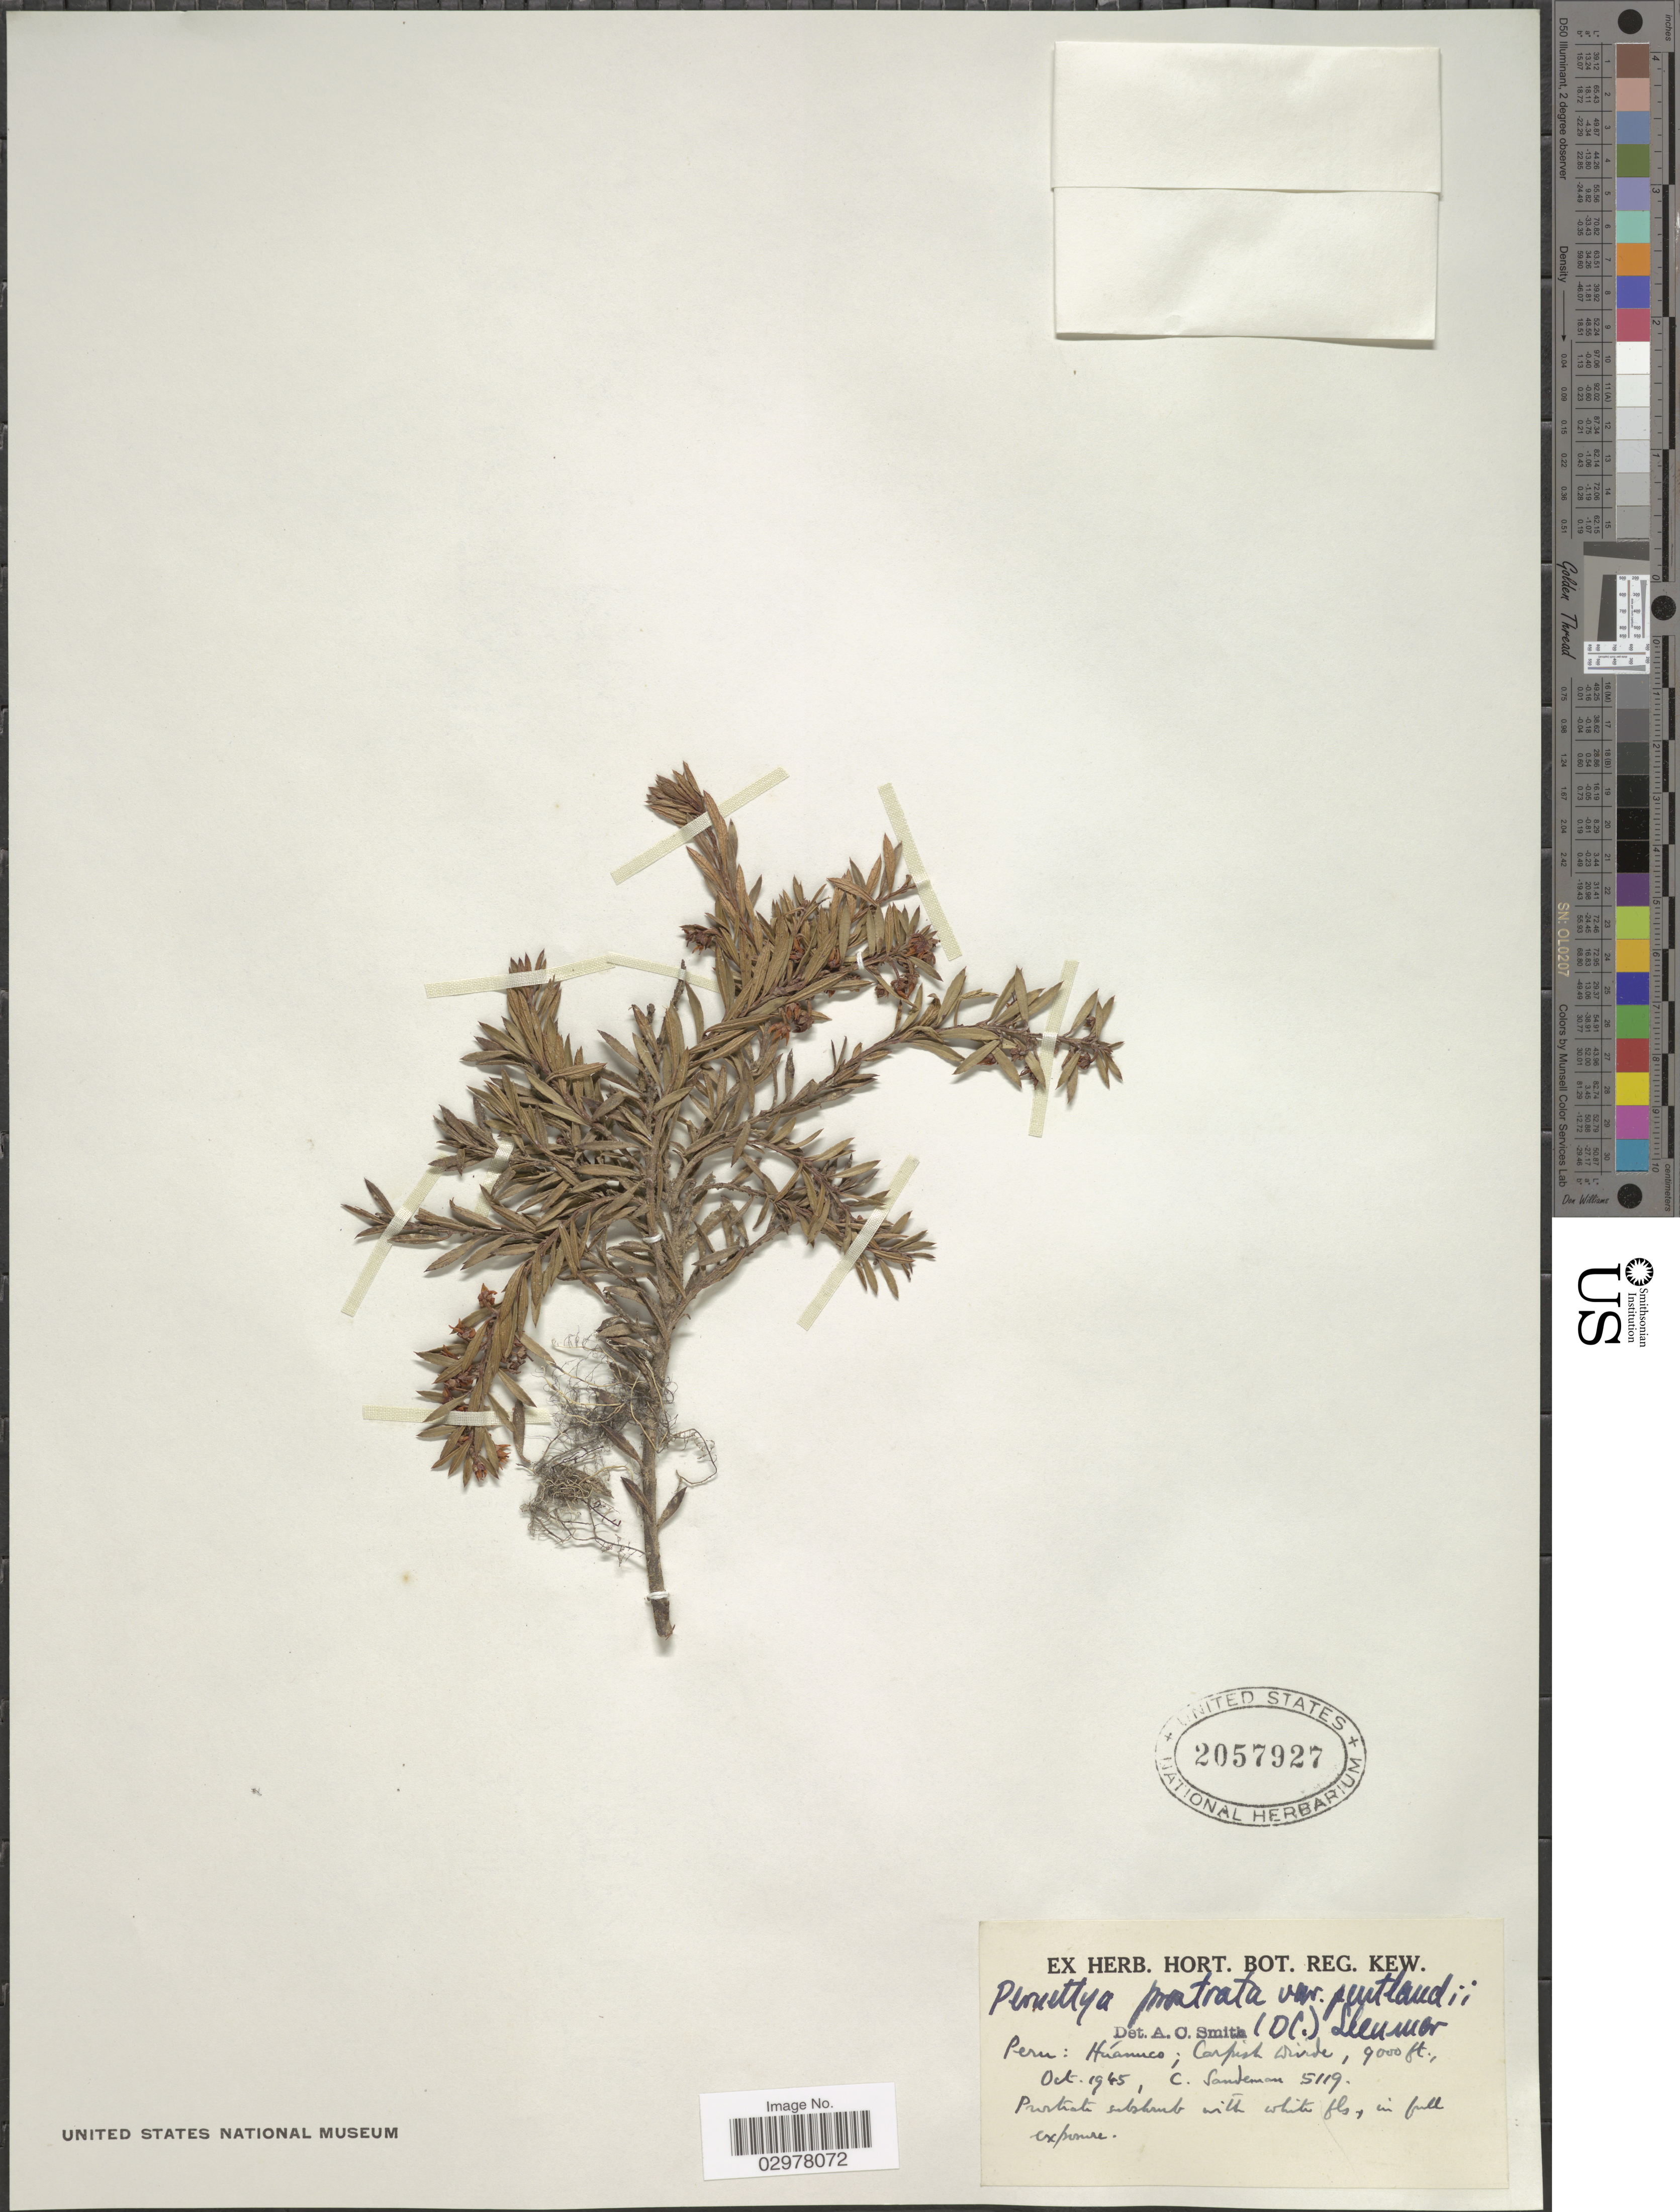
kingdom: Plantae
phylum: Tracheophyta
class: Magnoliopsida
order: Ericales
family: Ericaceae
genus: Pernettya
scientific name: Pernettya prostrata var. pentlandii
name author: (DC.) Sleumer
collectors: C. Sandeman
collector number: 5119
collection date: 1945-10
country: Peru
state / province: Huánuco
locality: Carpish Divide.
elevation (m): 2743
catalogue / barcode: US 2057927